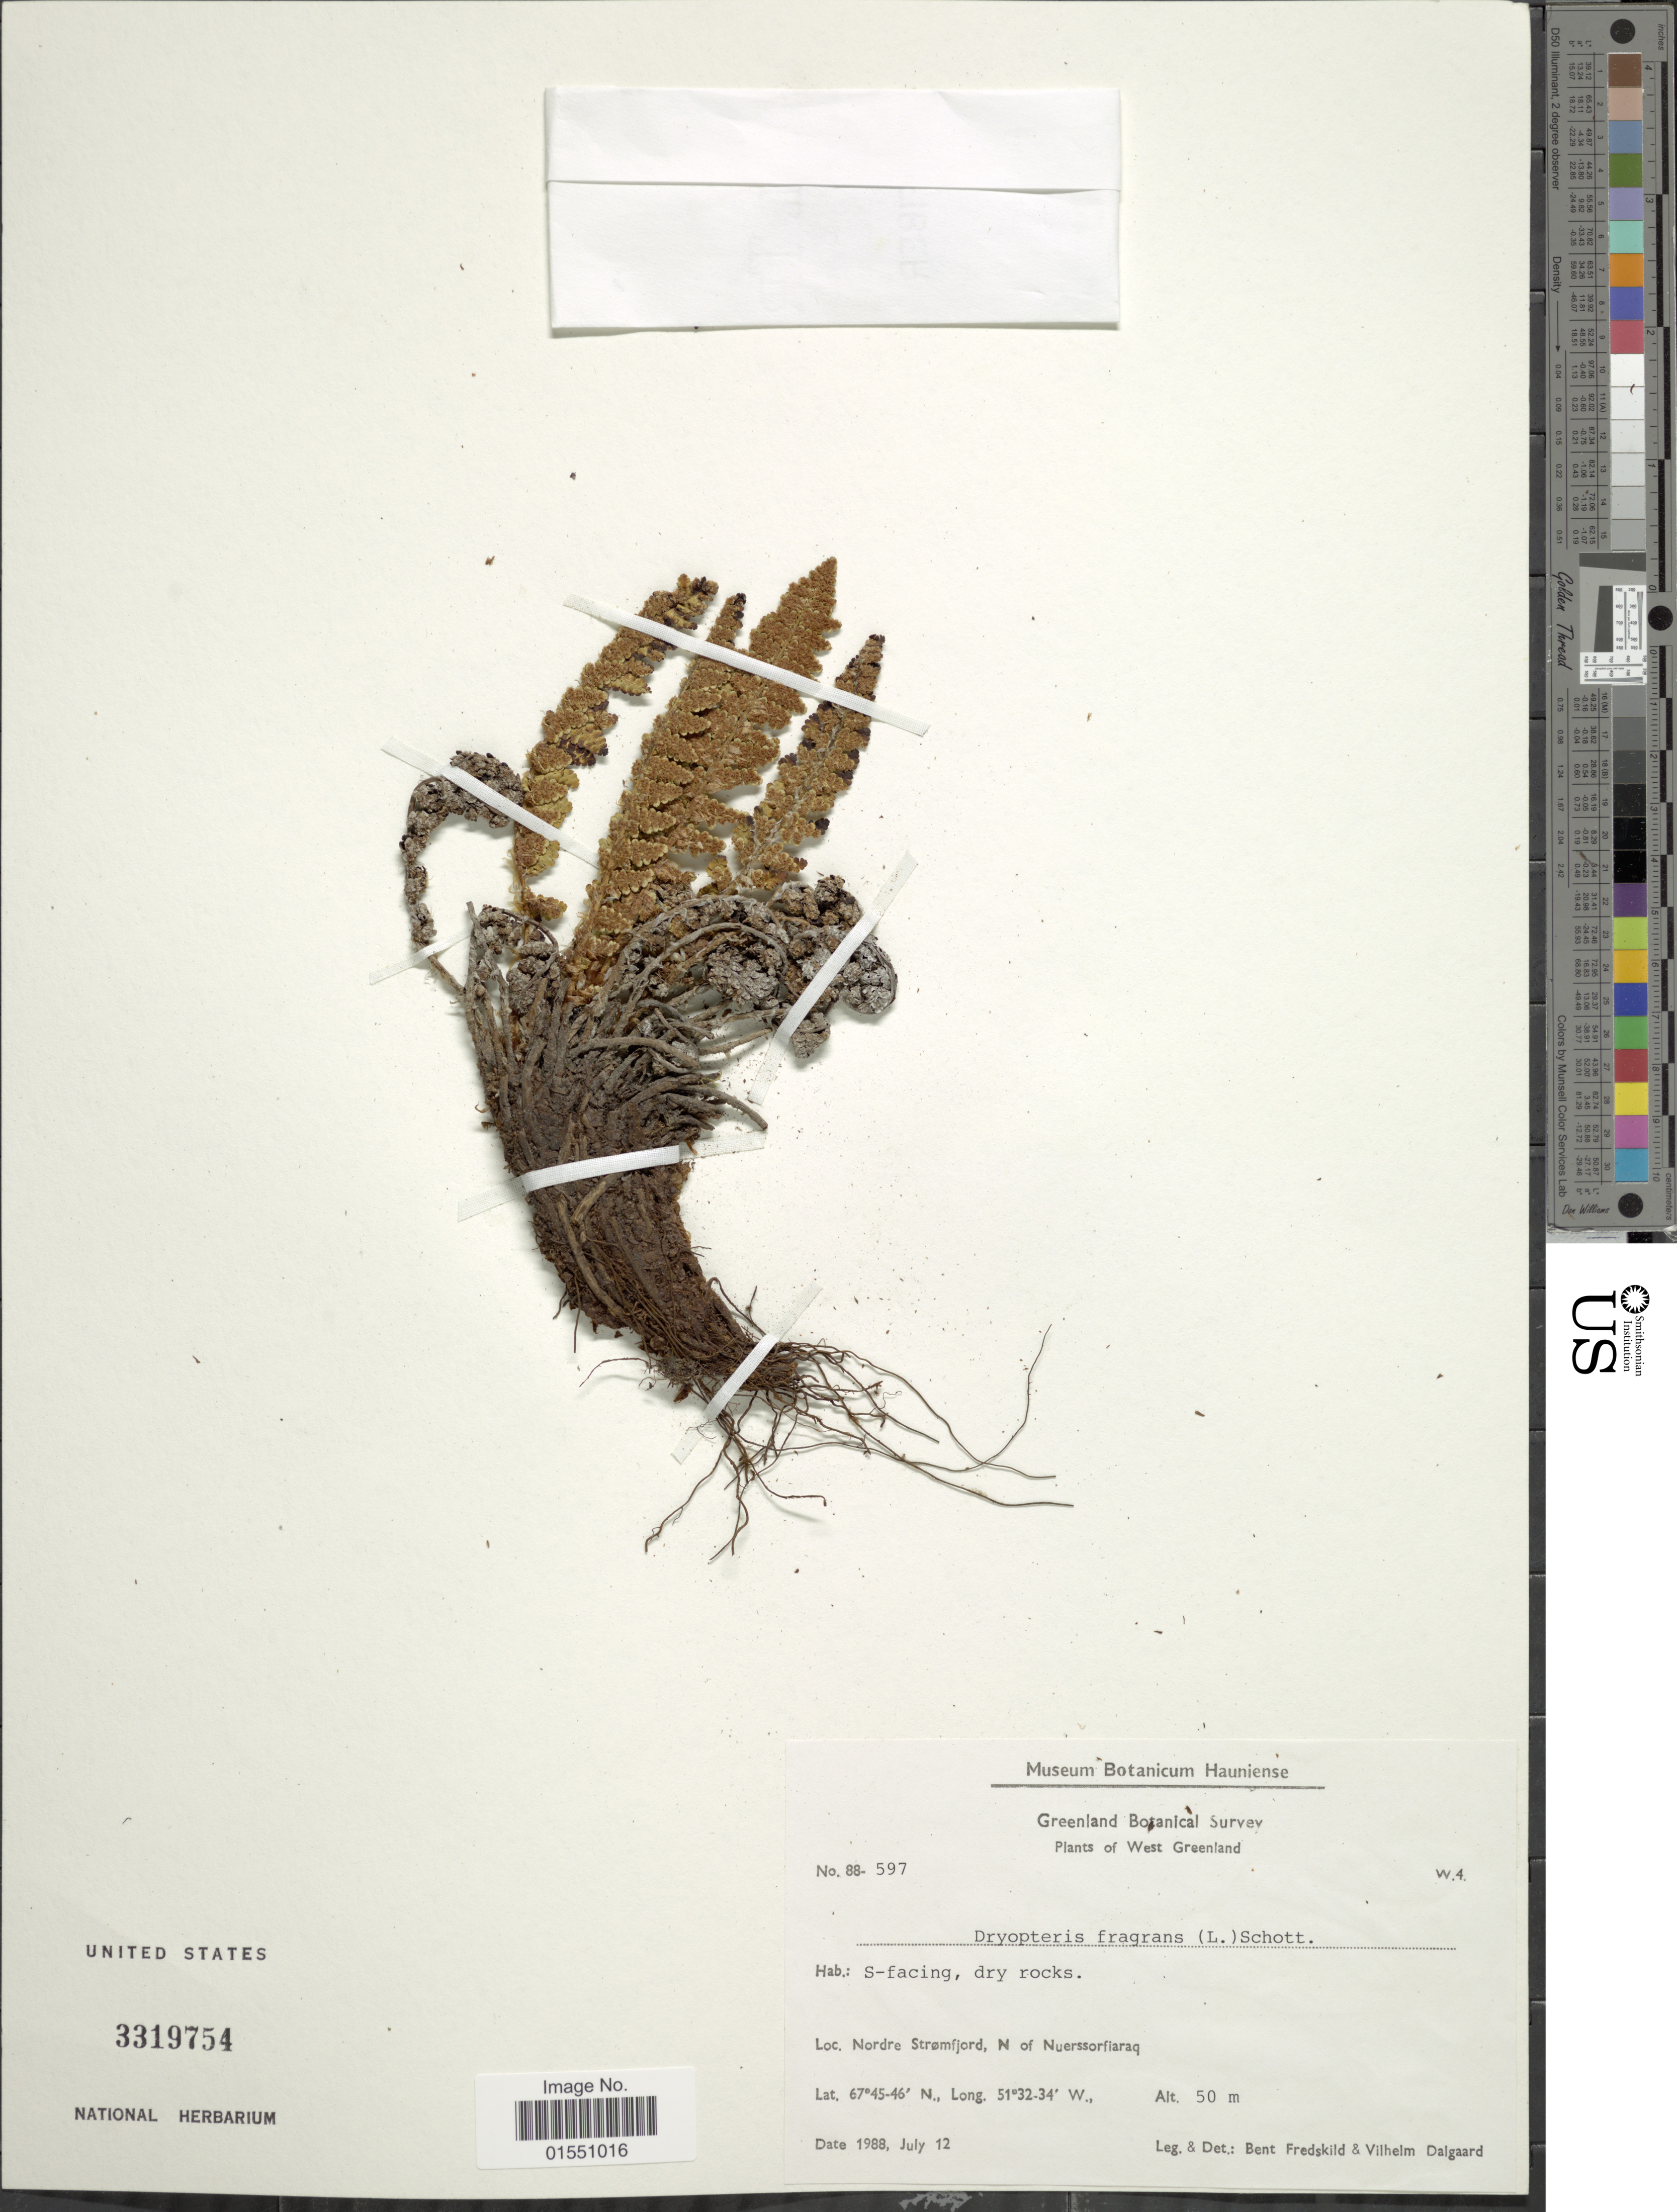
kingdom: Plantae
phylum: Tracheophyta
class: Polypodiopsida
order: Polypodiales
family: Dryopteridaceae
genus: Dryopteris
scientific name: Dryopteris fragrans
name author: (L.) Schott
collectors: B. Fredskild & V. Dalgaard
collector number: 88-597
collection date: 1988-07-12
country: Greenland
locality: West Greenland. Nordre Strømfjord, N of Nuerssorfiaraq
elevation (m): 50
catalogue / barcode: US 3319754